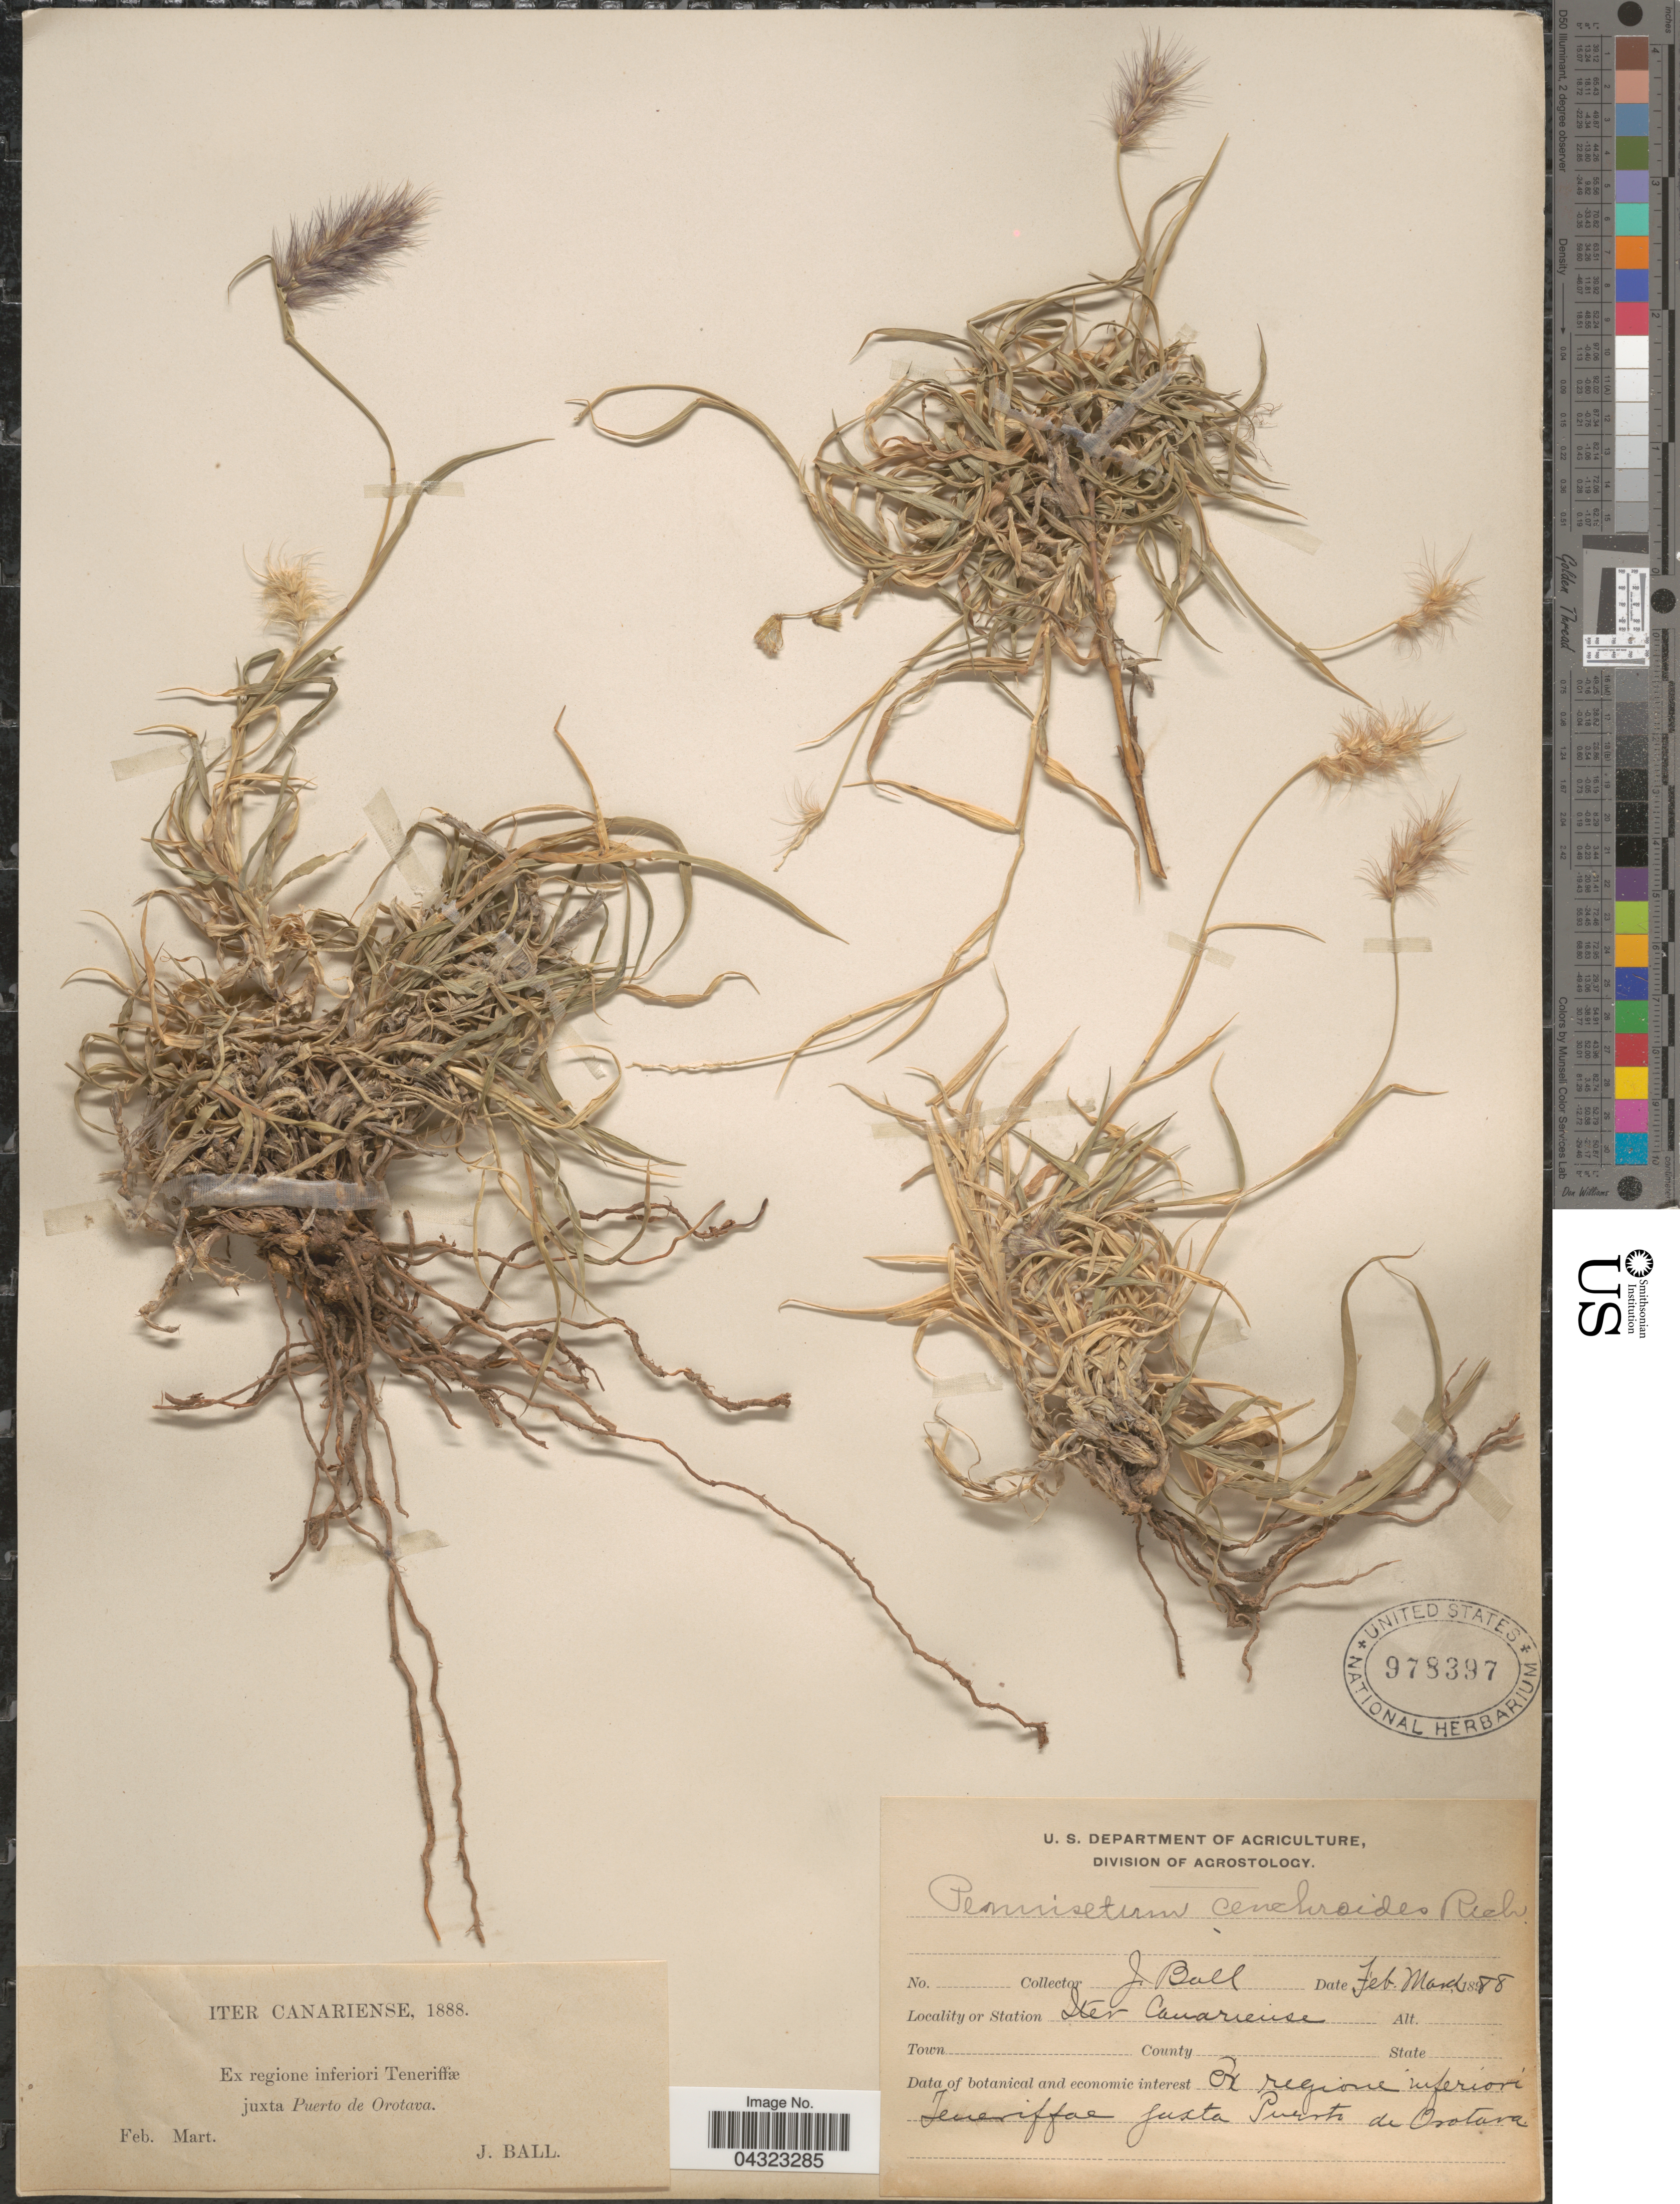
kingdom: Plantae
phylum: Tracheophyta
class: Liliopsida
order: Poales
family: Poaceae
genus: Cenchrus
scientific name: Cenchrus ciliaris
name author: L.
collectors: J. Ball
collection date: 1888-02/1888-03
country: Spain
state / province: Canarias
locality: Iter Canariense. Ex regione inferiori Teneriffæ juxta Puerto de Orotava.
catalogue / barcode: US 978397